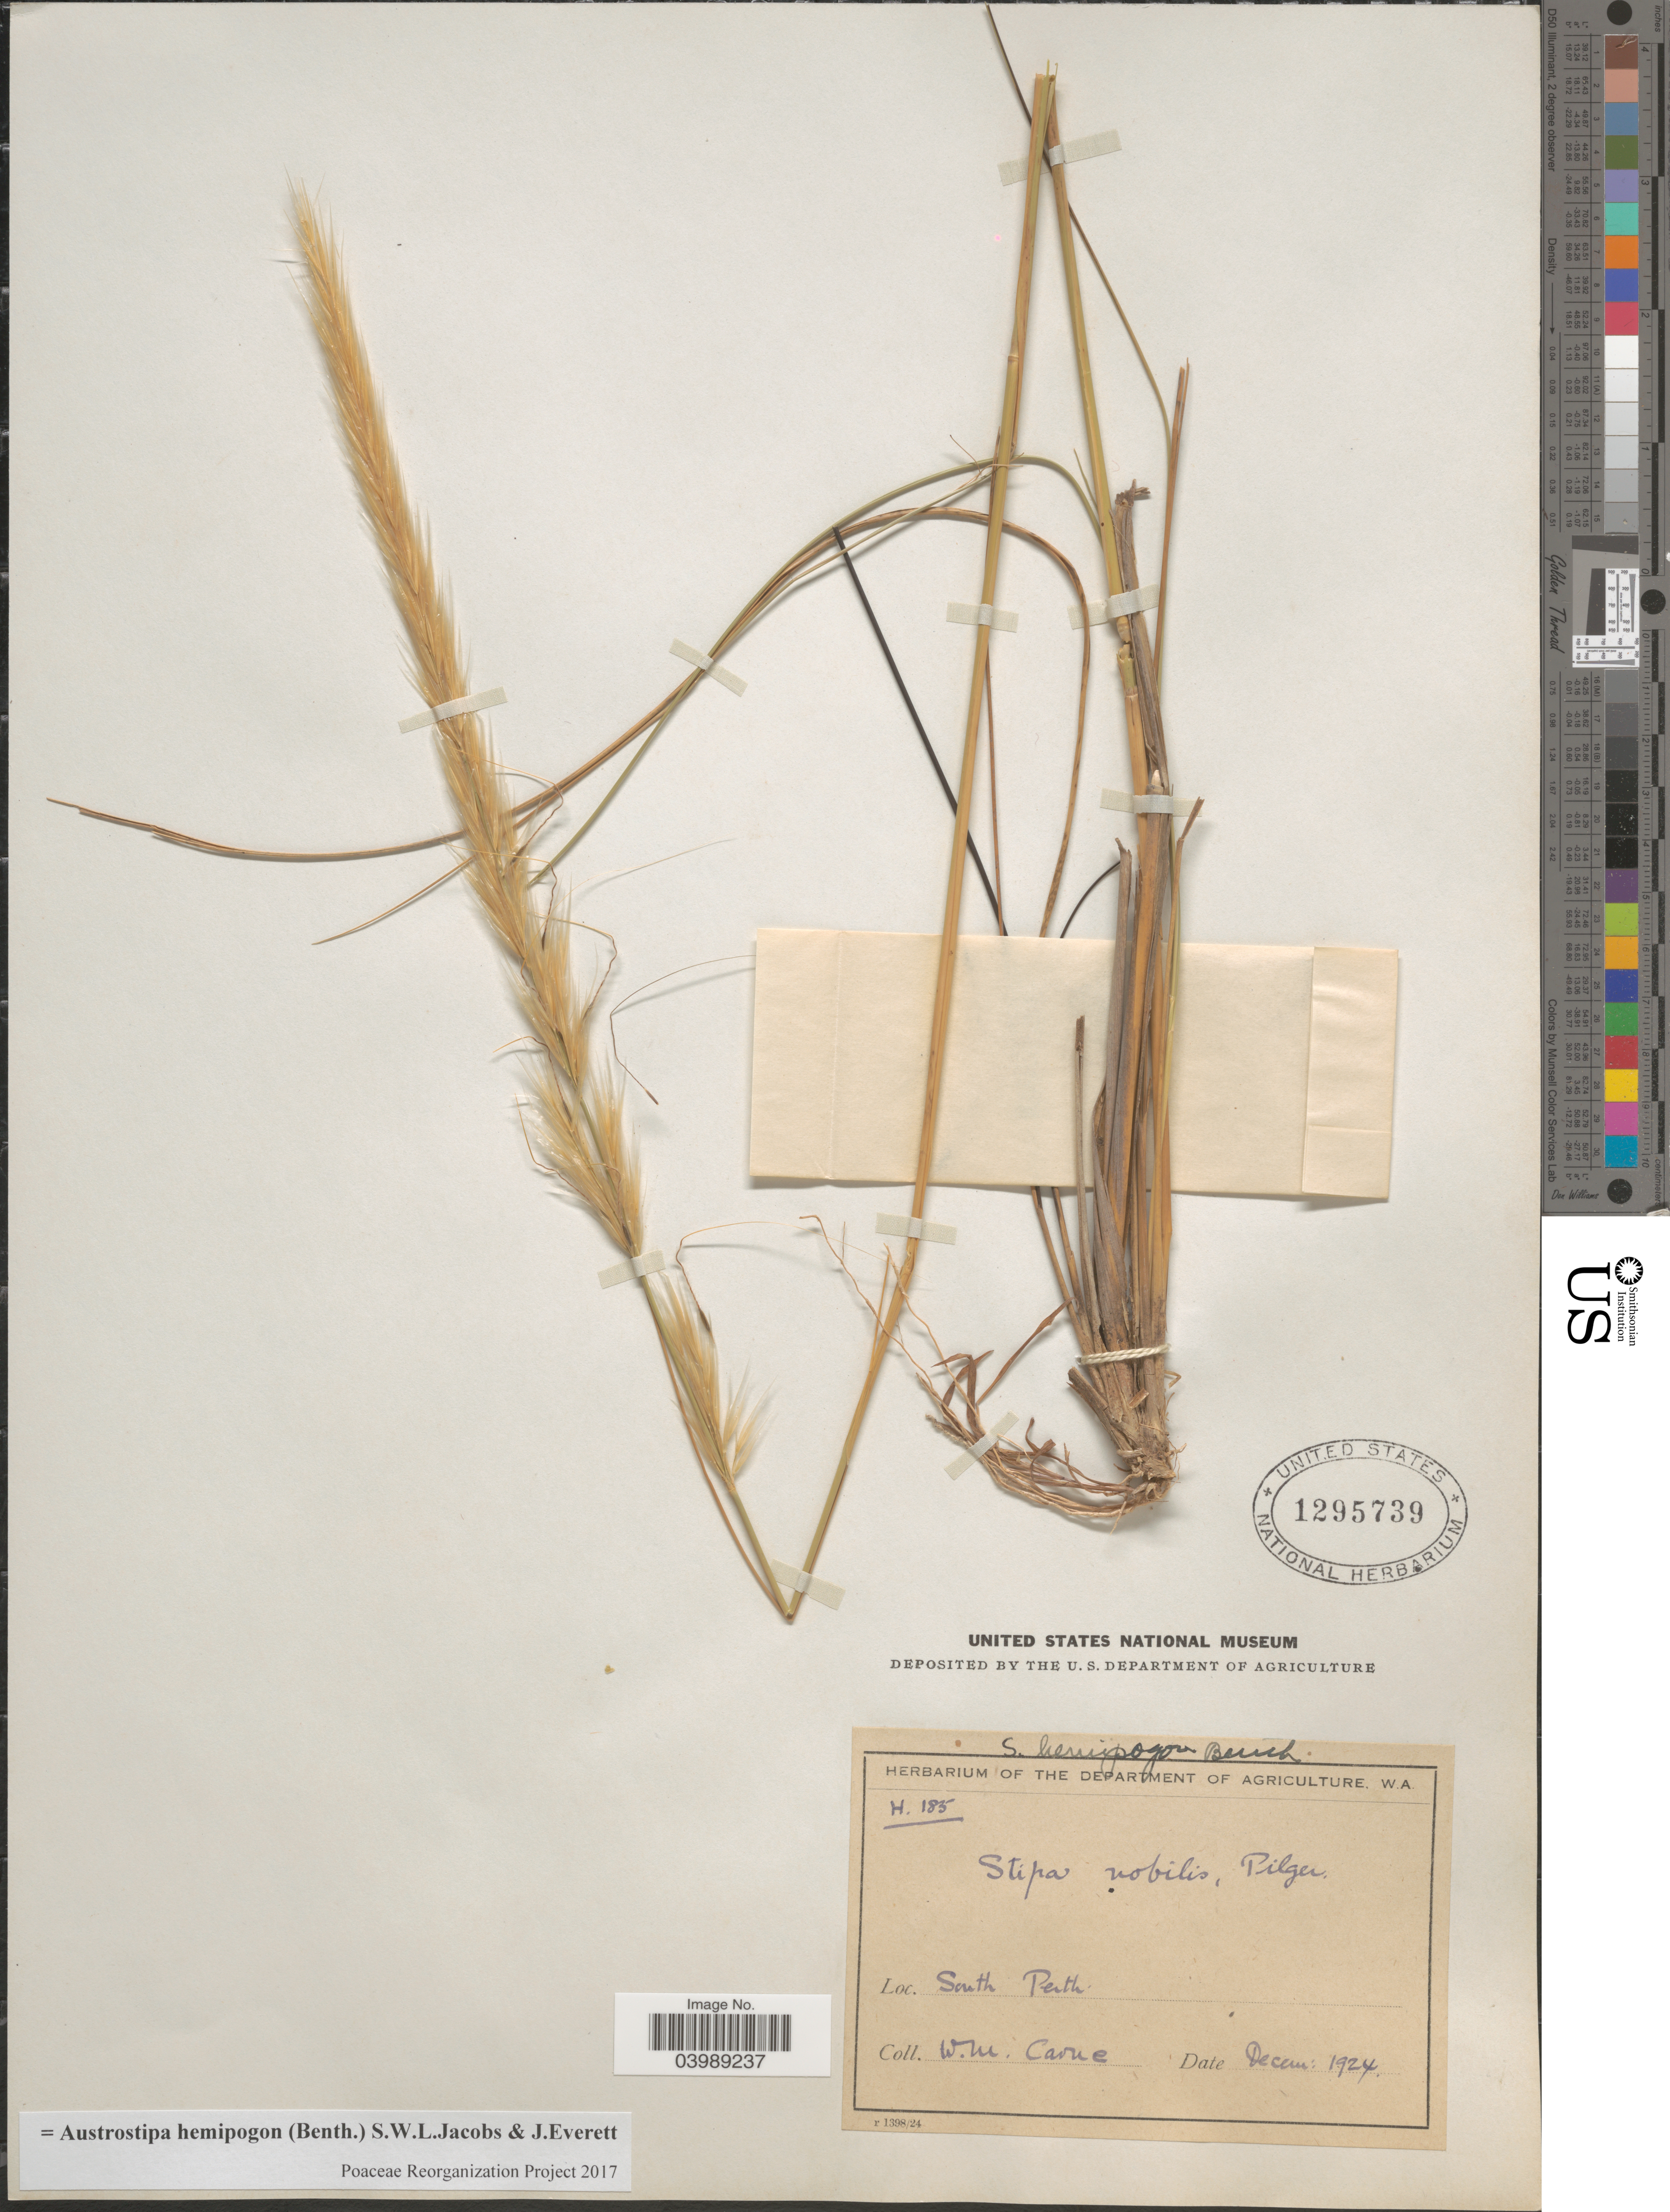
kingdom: Plantae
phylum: Tracheophyta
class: Liliopsida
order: Poales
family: Poaceae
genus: Austrostipa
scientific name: Austrostipa hemipogon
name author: (Benth.) S.W.L. Jacobs & J. Everett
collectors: W. Carne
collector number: H185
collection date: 1924-12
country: Australia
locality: South Perth.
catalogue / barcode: US 1295739